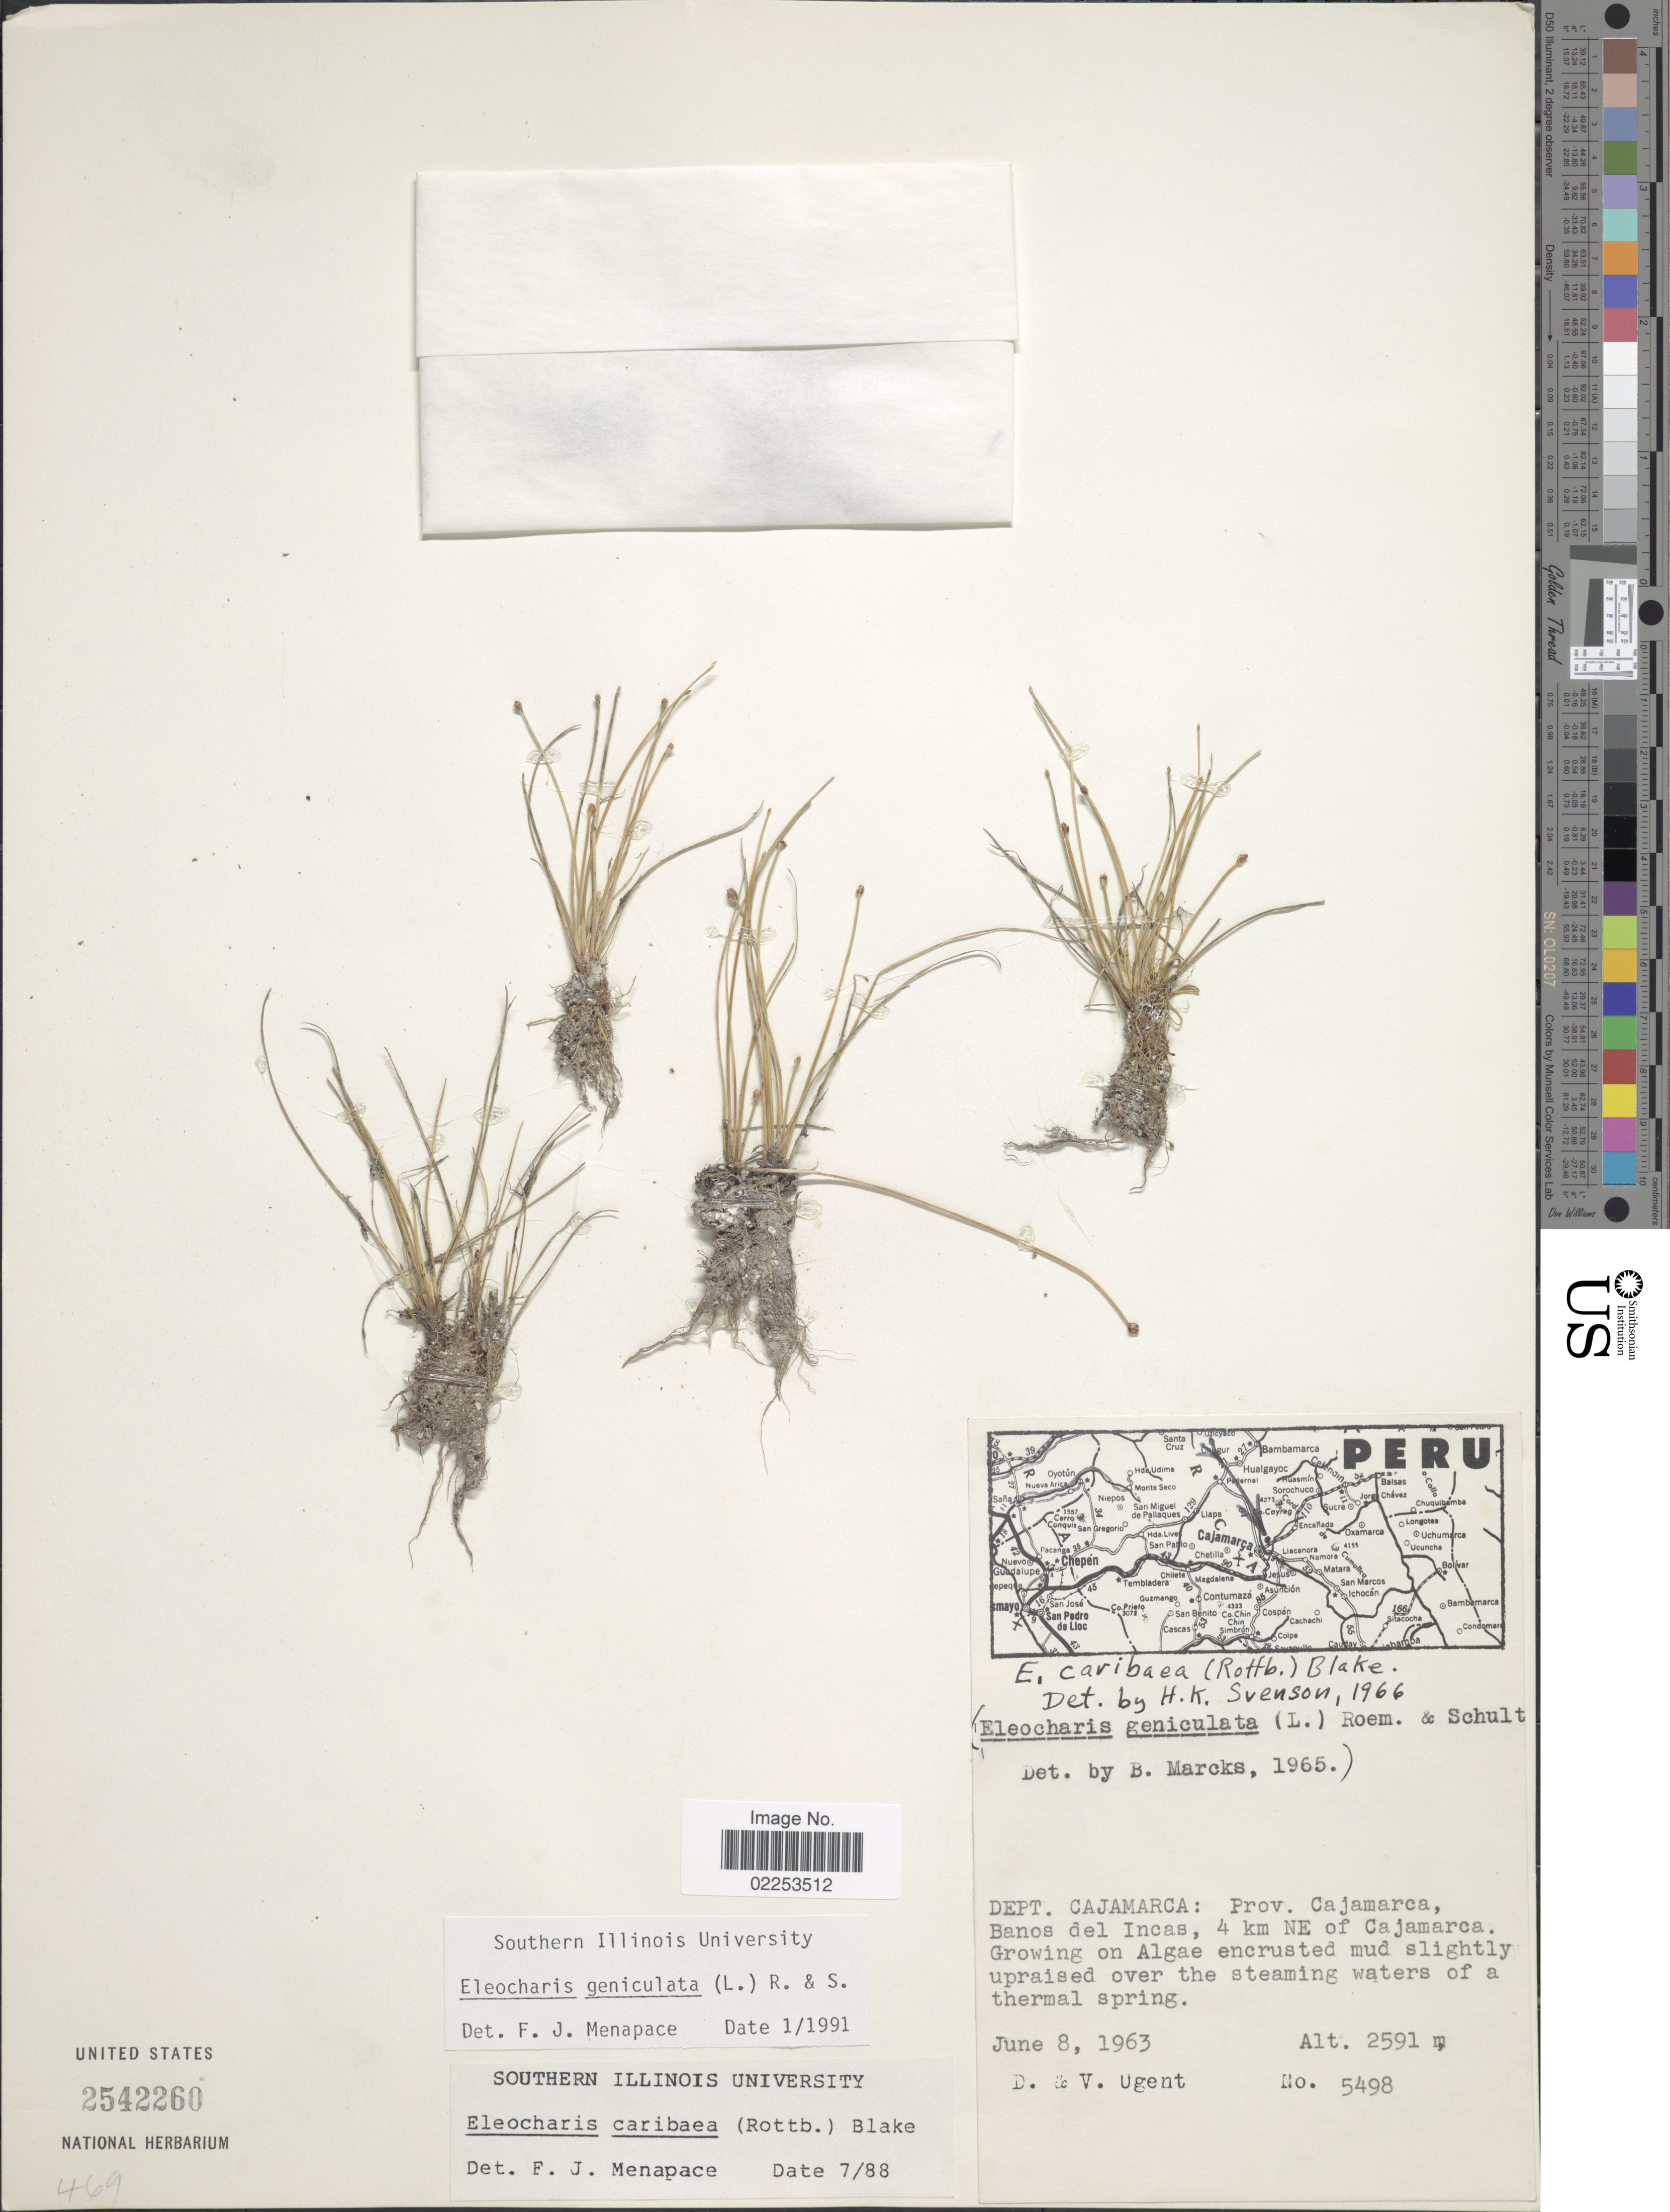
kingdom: Plantae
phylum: Tracheophyta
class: Liliopsida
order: Poales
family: Cyperaceae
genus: Eleocharis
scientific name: Eleocharis geniculata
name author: (L.) Roem. & Schult.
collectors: D. Ugent & V. Ugent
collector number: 5498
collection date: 1963-06-08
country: Peru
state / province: Cajamarca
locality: Dept. Cajamarca: Prov. Cajamarca, Banos del Incas, 4 km NE of Cajamarca.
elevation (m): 2591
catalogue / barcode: US 2542260